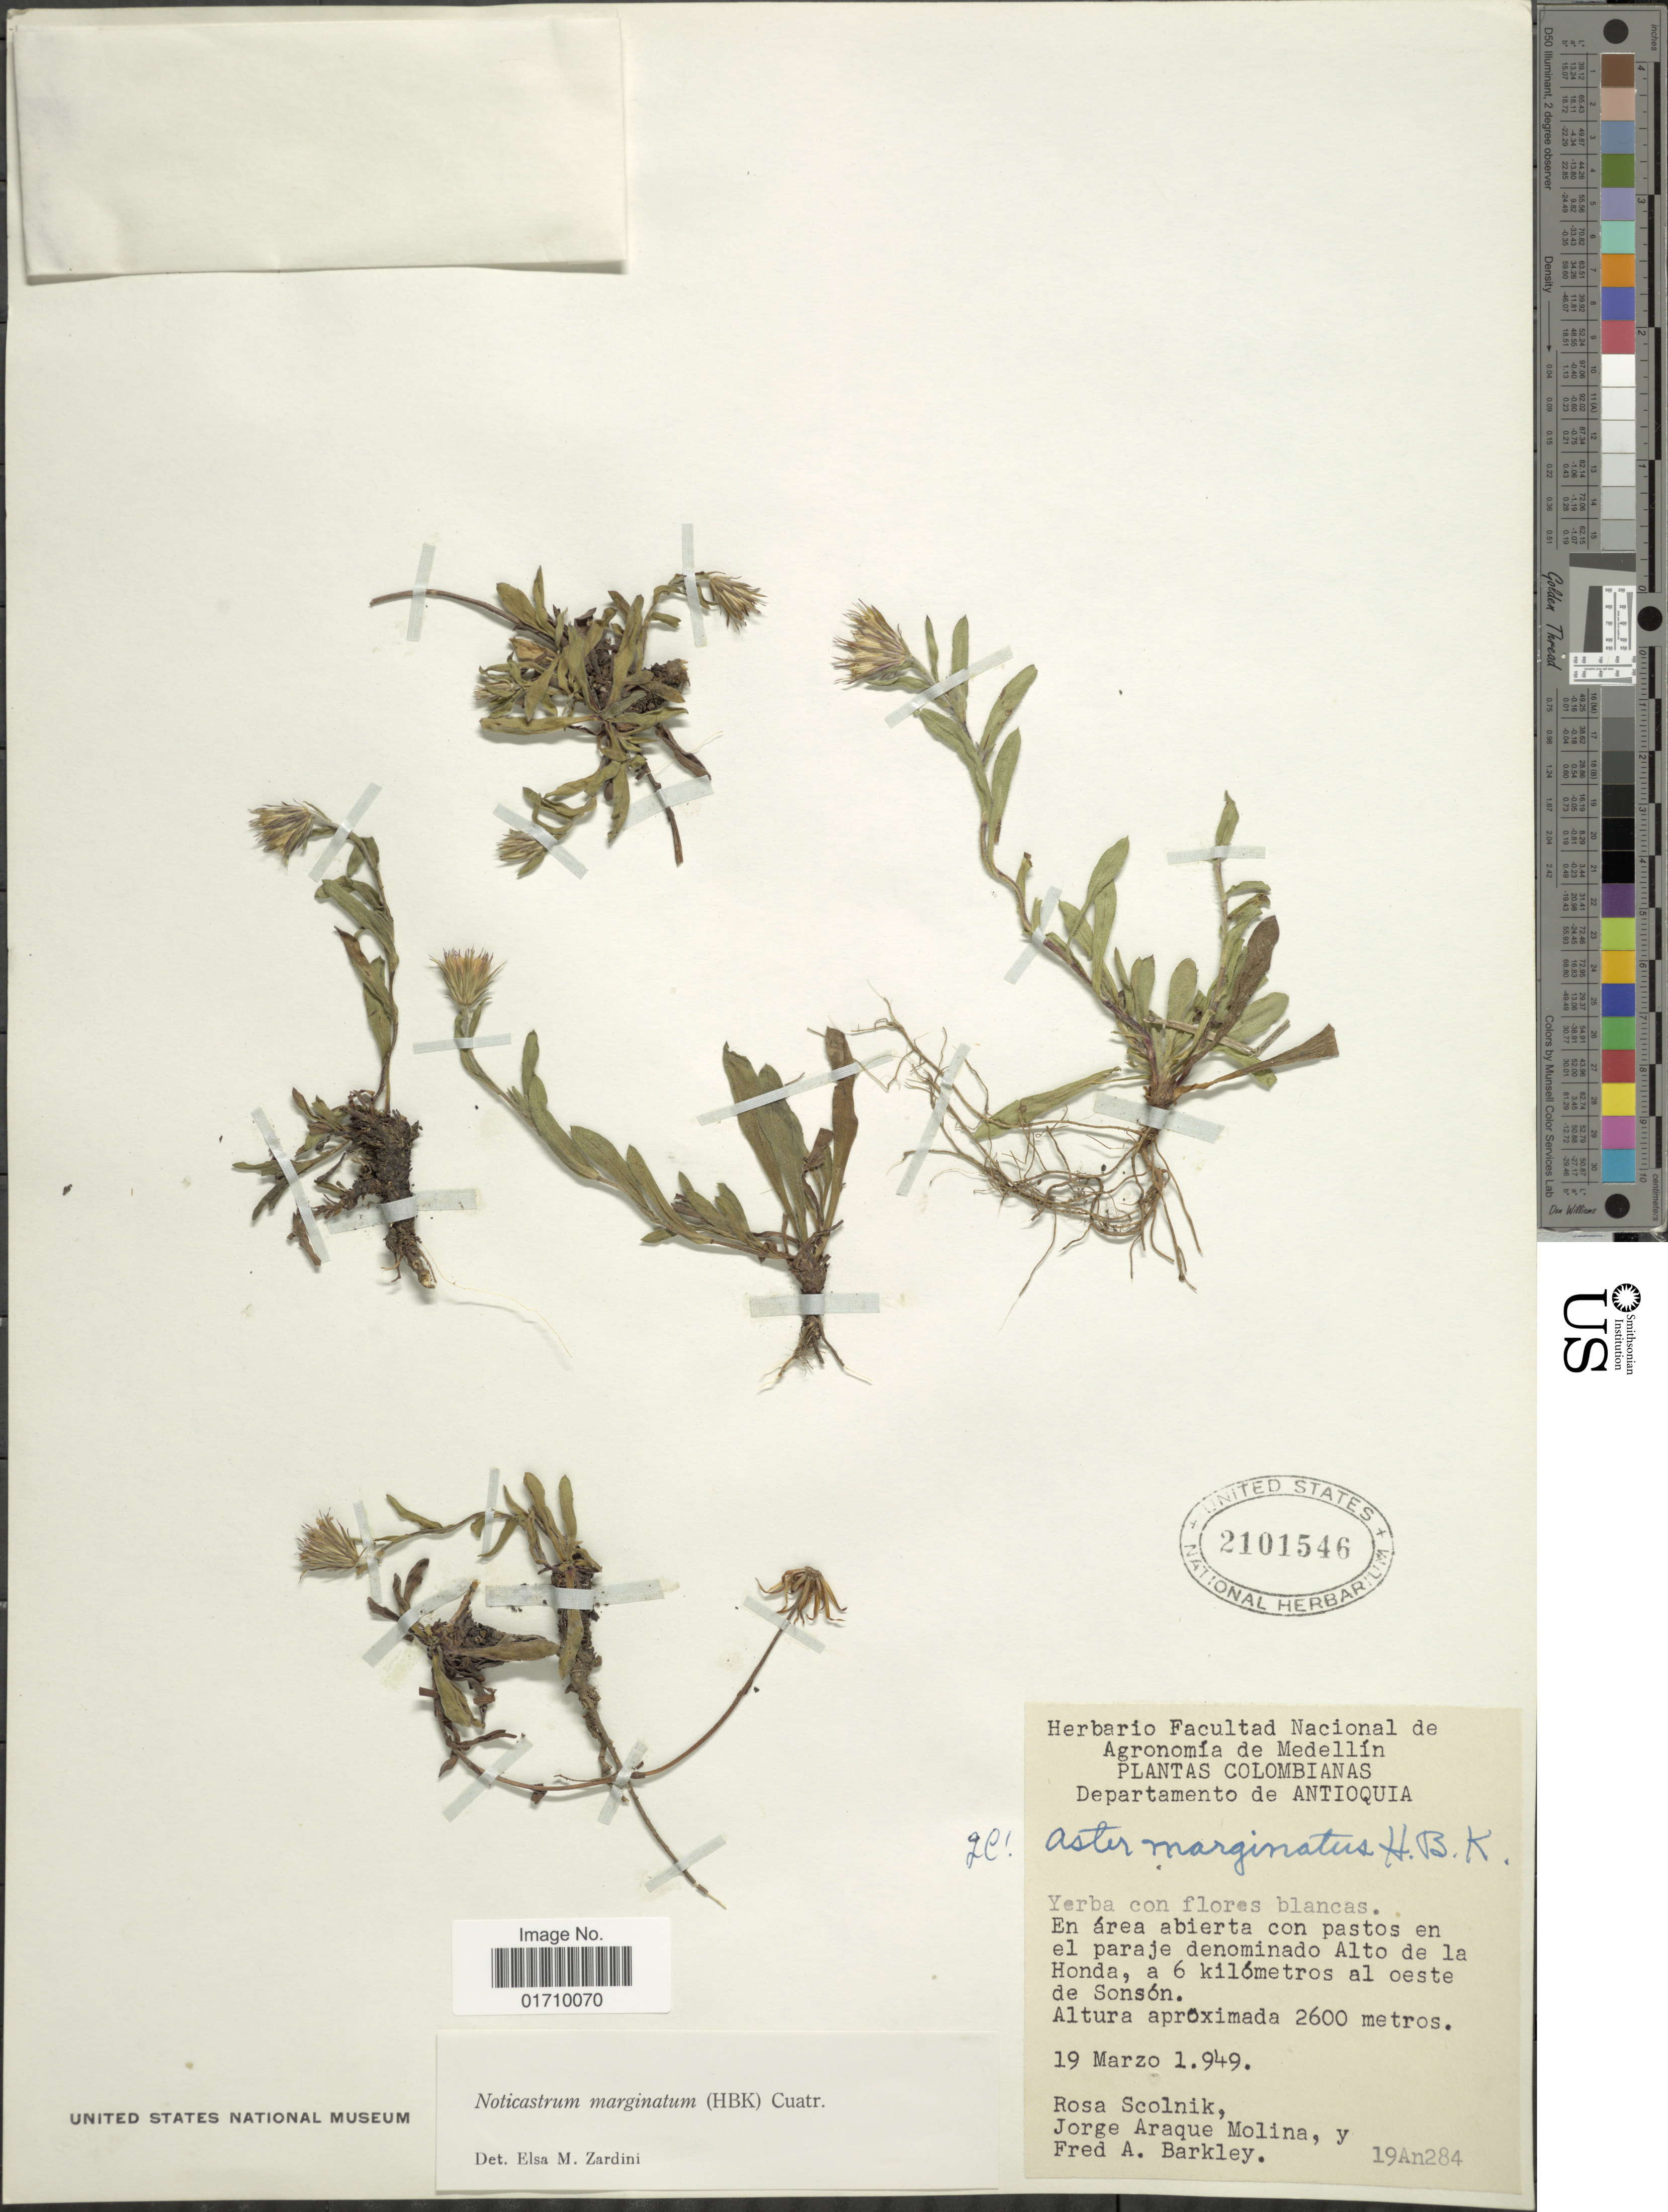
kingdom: Plantae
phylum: Tracheophyta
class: Magnoliopsida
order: Asterales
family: Asteraceae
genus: Noticastrum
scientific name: Noticastrum marginatum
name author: (Kunth) Cuatrec.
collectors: R. Scolnik, J. Araque Molina & F. A. Barkley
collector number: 19An284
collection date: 1949-03-19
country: Colombia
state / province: Antioquia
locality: En el paraje denominado Alto de la Honda, a 6 kilometros al oeste de Ssonson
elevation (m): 2600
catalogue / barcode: US 2101546